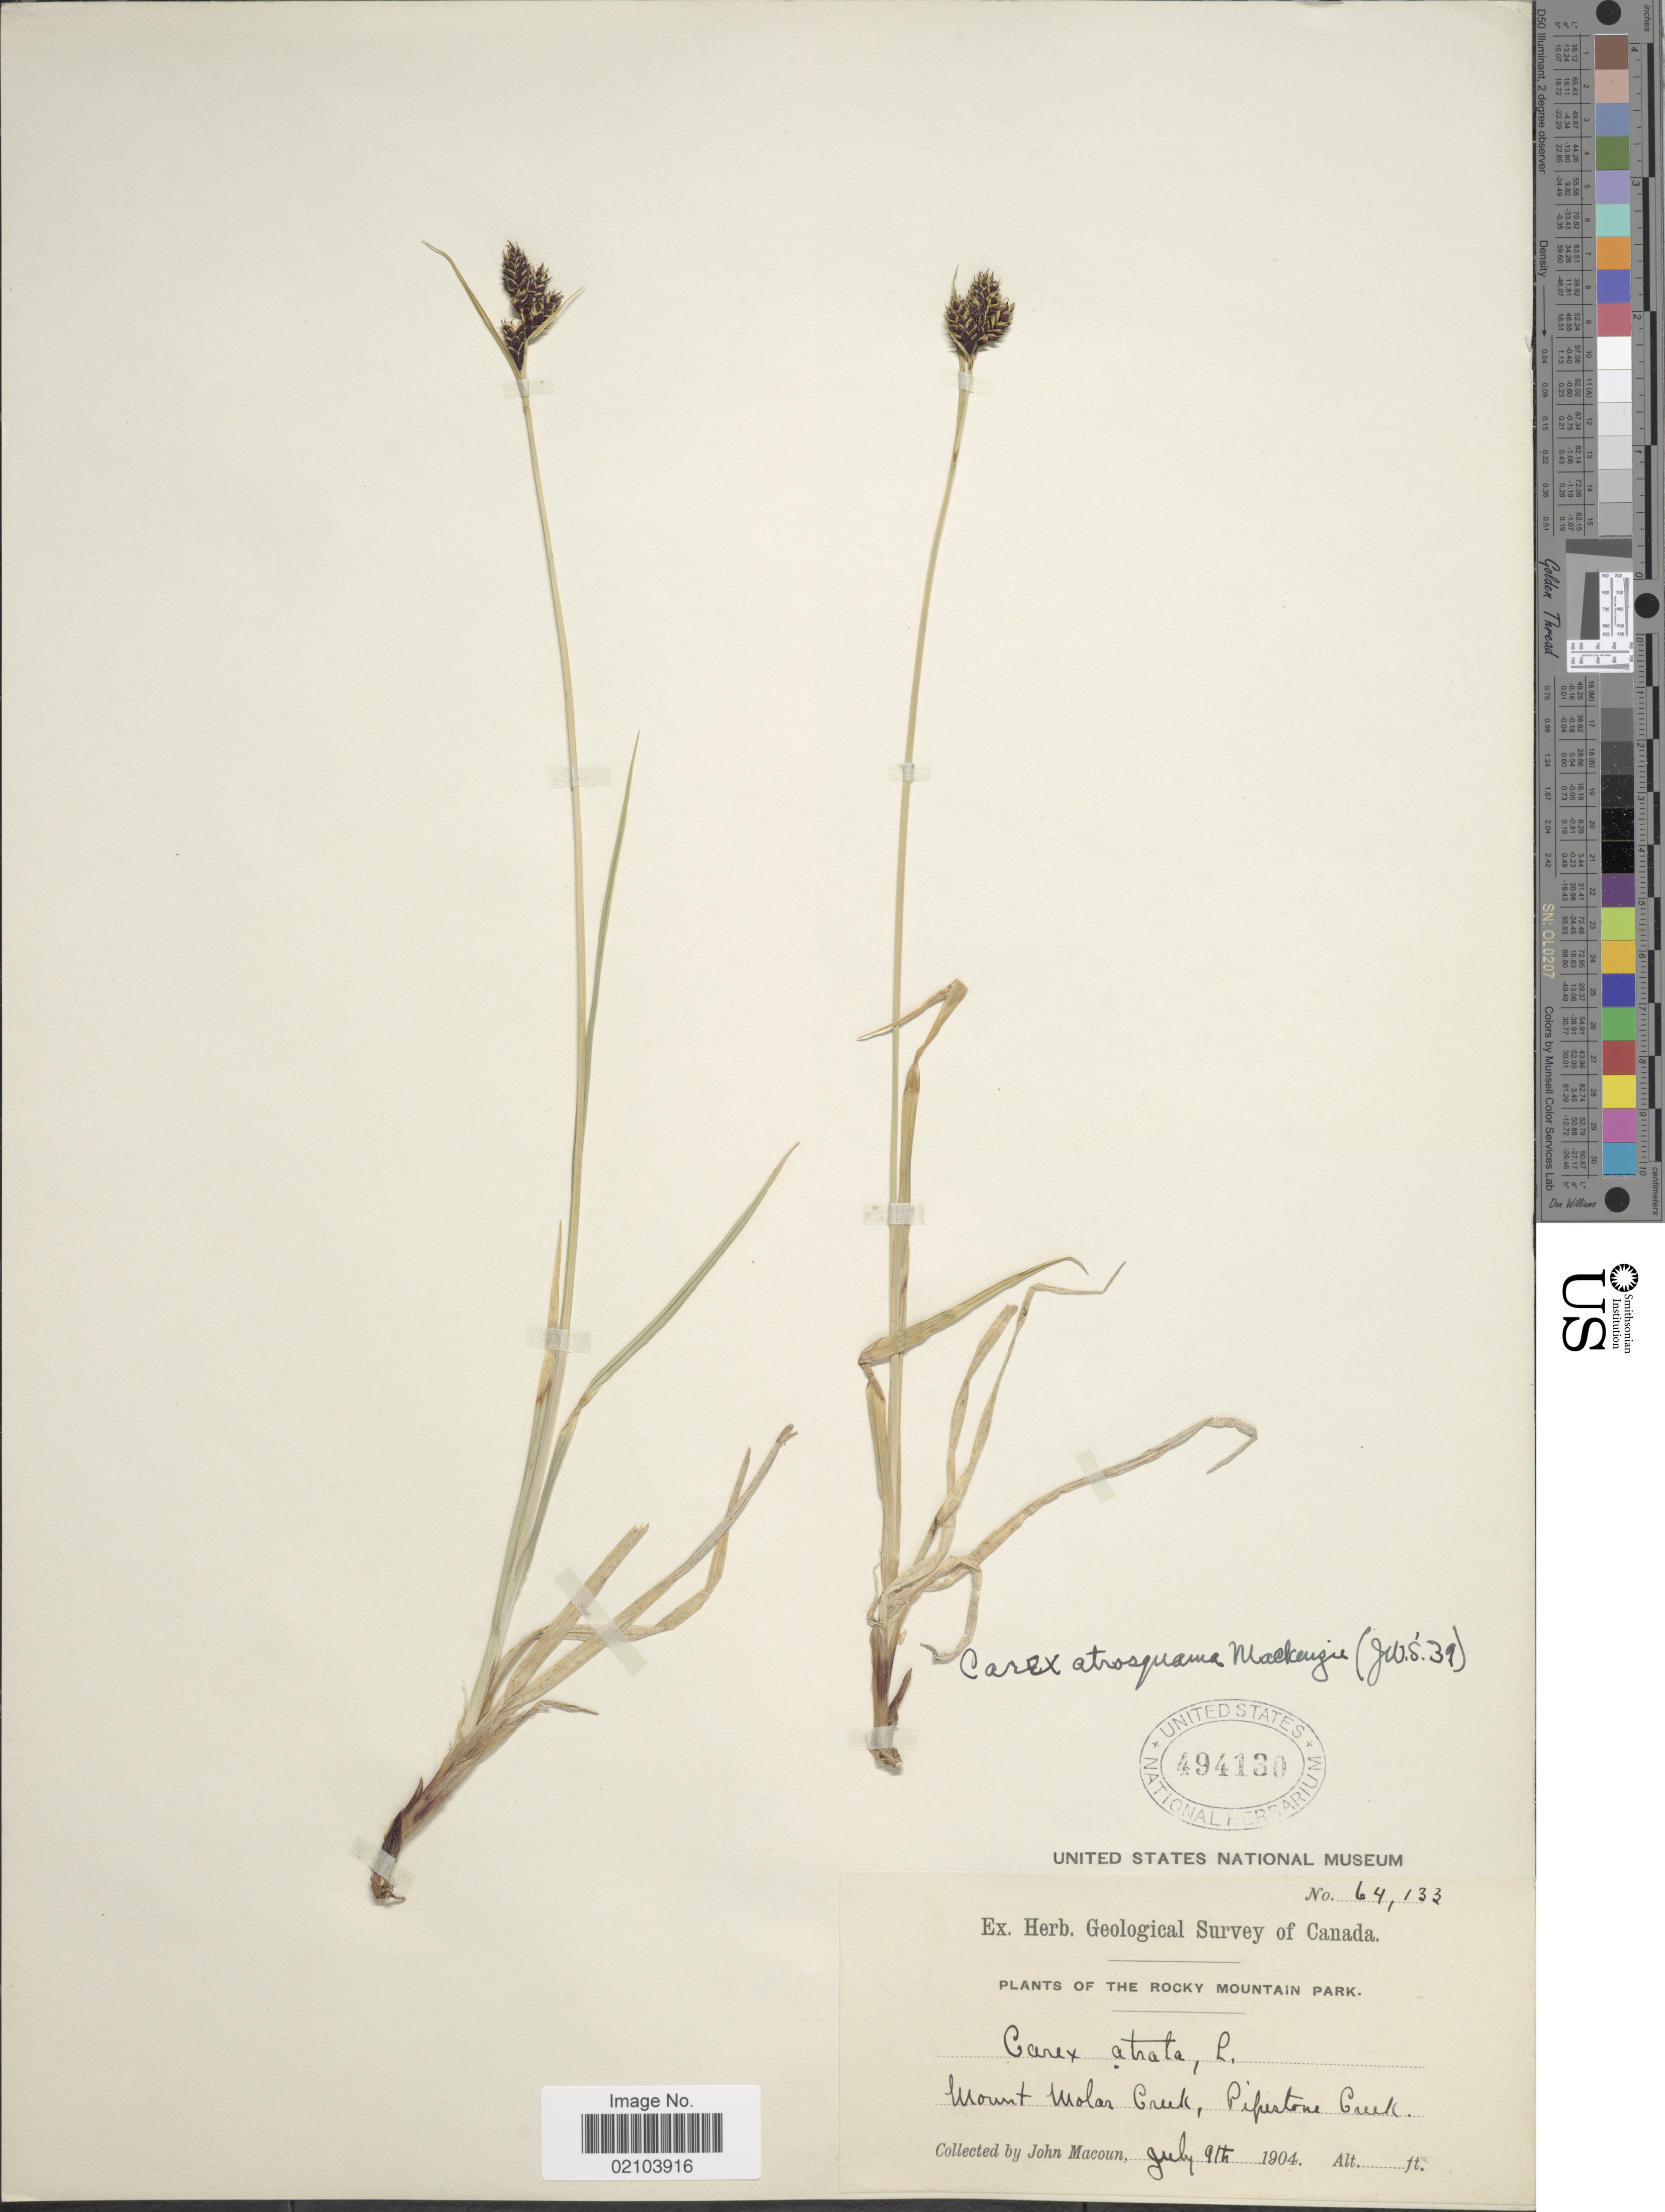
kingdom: Plantae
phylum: Tracheophyta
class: Liliopsida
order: Poales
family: Cyperaceae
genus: Carex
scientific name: Carex atrosquama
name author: Mack.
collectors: J. Macoun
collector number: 64133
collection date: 1904-07-09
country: Canada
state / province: British Columbia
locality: Rocky Mountain Park. Mount Molar Creek, Pipestone Creek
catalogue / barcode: US 494130